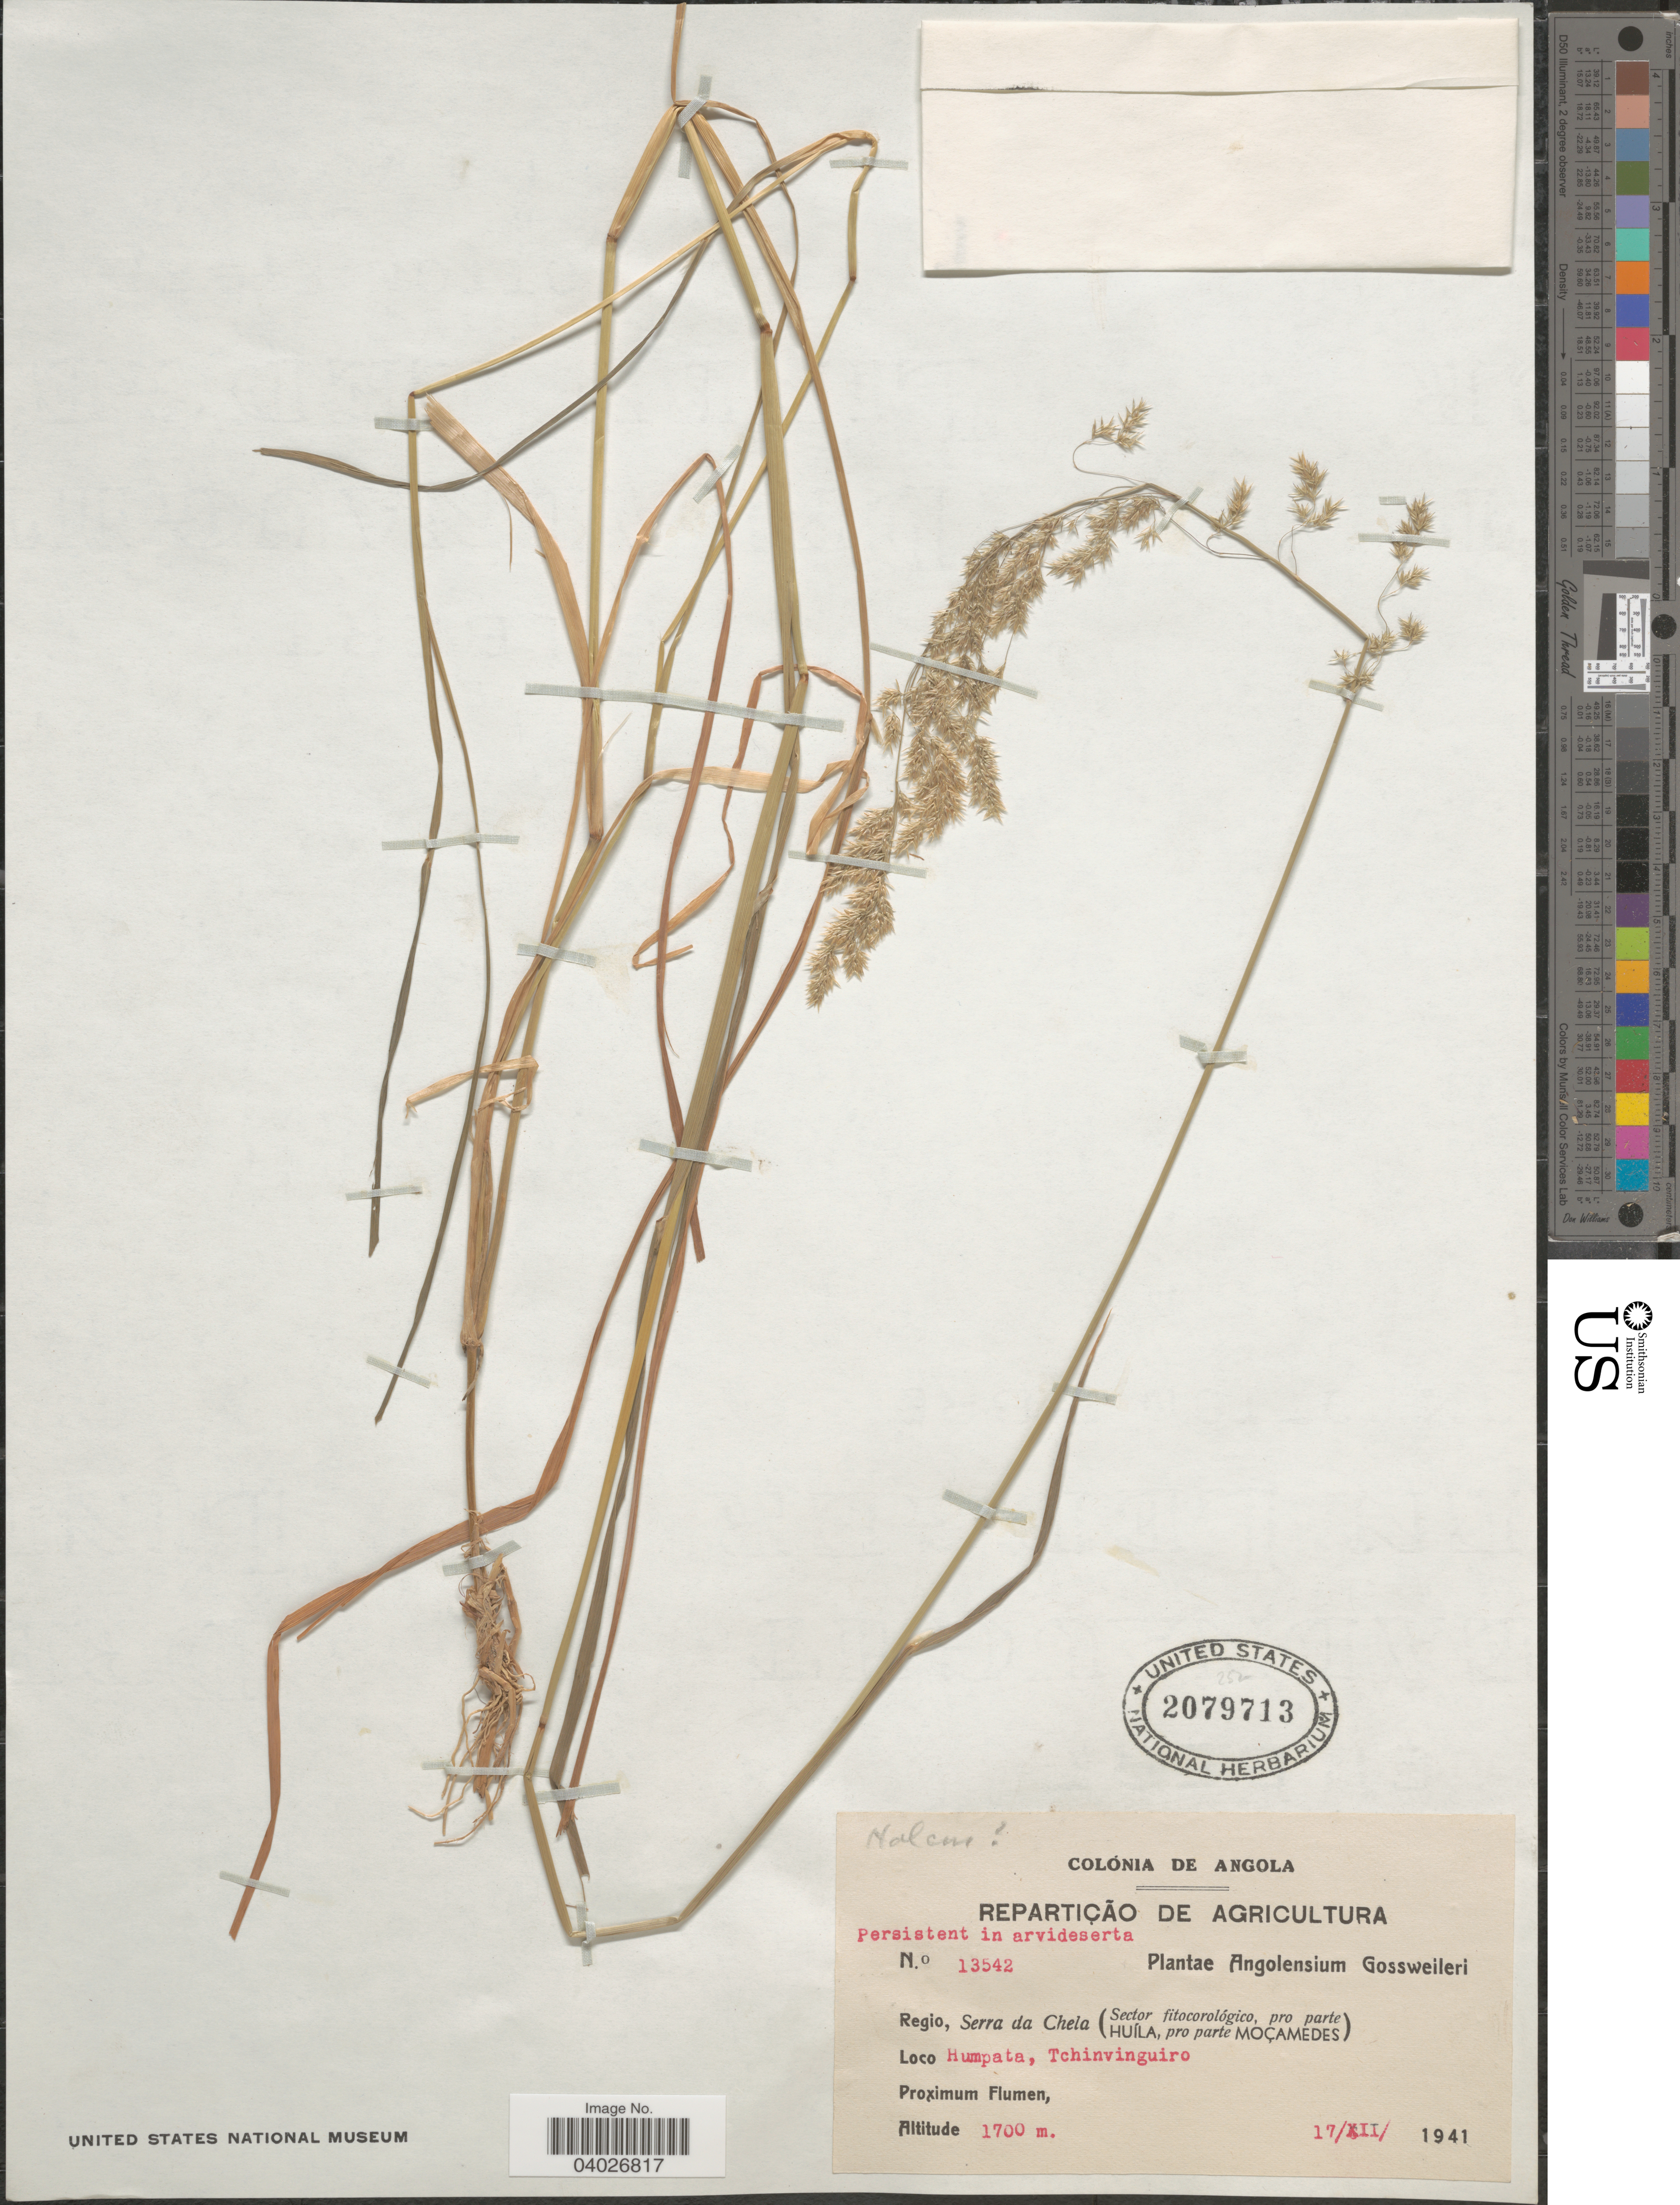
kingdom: Plantae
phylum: Tracheophyta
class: Liliopsida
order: Poales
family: Poaceae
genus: Agrostis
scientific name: Agrostis sp.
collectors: -. Gossweiler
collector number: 13542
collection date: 1941-12-17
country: Angola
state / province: Huila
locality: Regio, Serra da Chela (Sector fitocorológico, pro parte Huíla, pro parte Moçamedes). Humpata, Tchinvinguiro.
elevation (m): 1700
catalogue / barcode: US 2079713